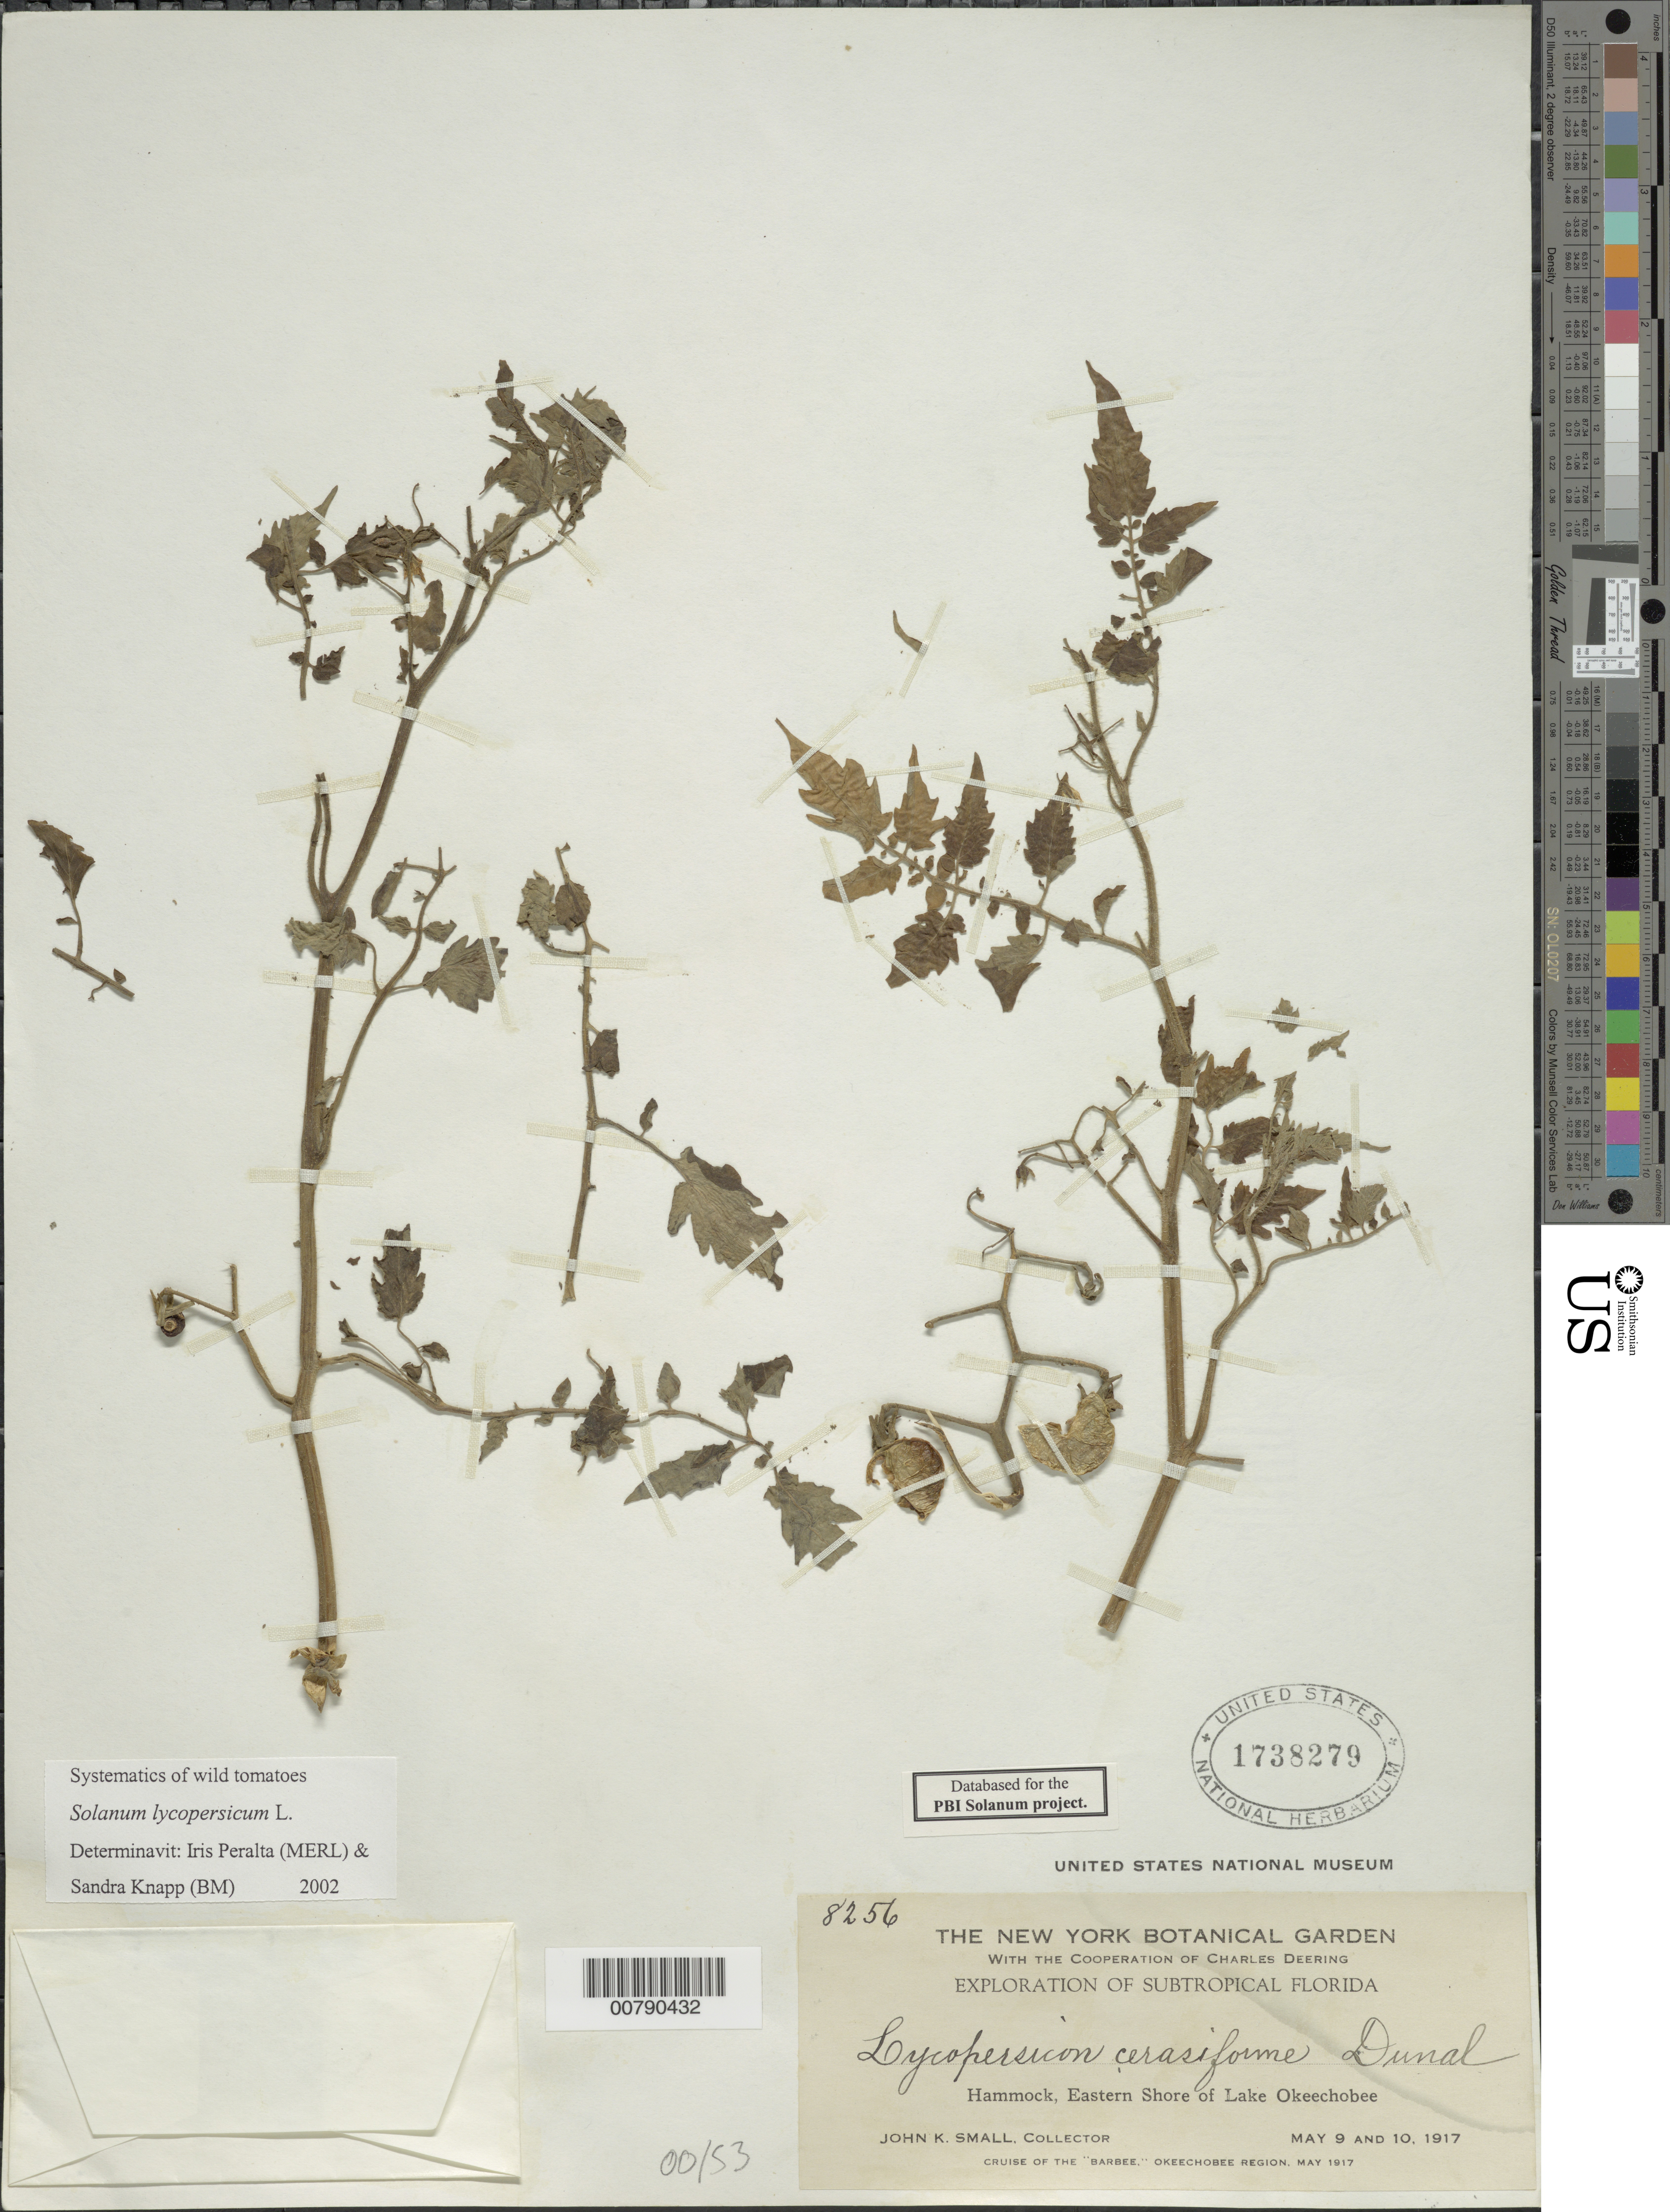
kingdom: Plantae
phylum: Tracheophyta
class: Magnoliopsida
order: Solanales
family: Solanaceae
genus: Solanum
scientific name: Solanum lycopersicum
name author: L.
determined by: Peralta, Iris E.; Knapp, S. D.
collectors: J. K. Small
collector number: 8256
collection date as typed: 9 May 1917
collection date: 1917-05-09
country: United States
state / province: Florida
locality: eastern shore of Lake Okeechobee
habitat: v: hammock;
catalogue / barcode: US 1738279